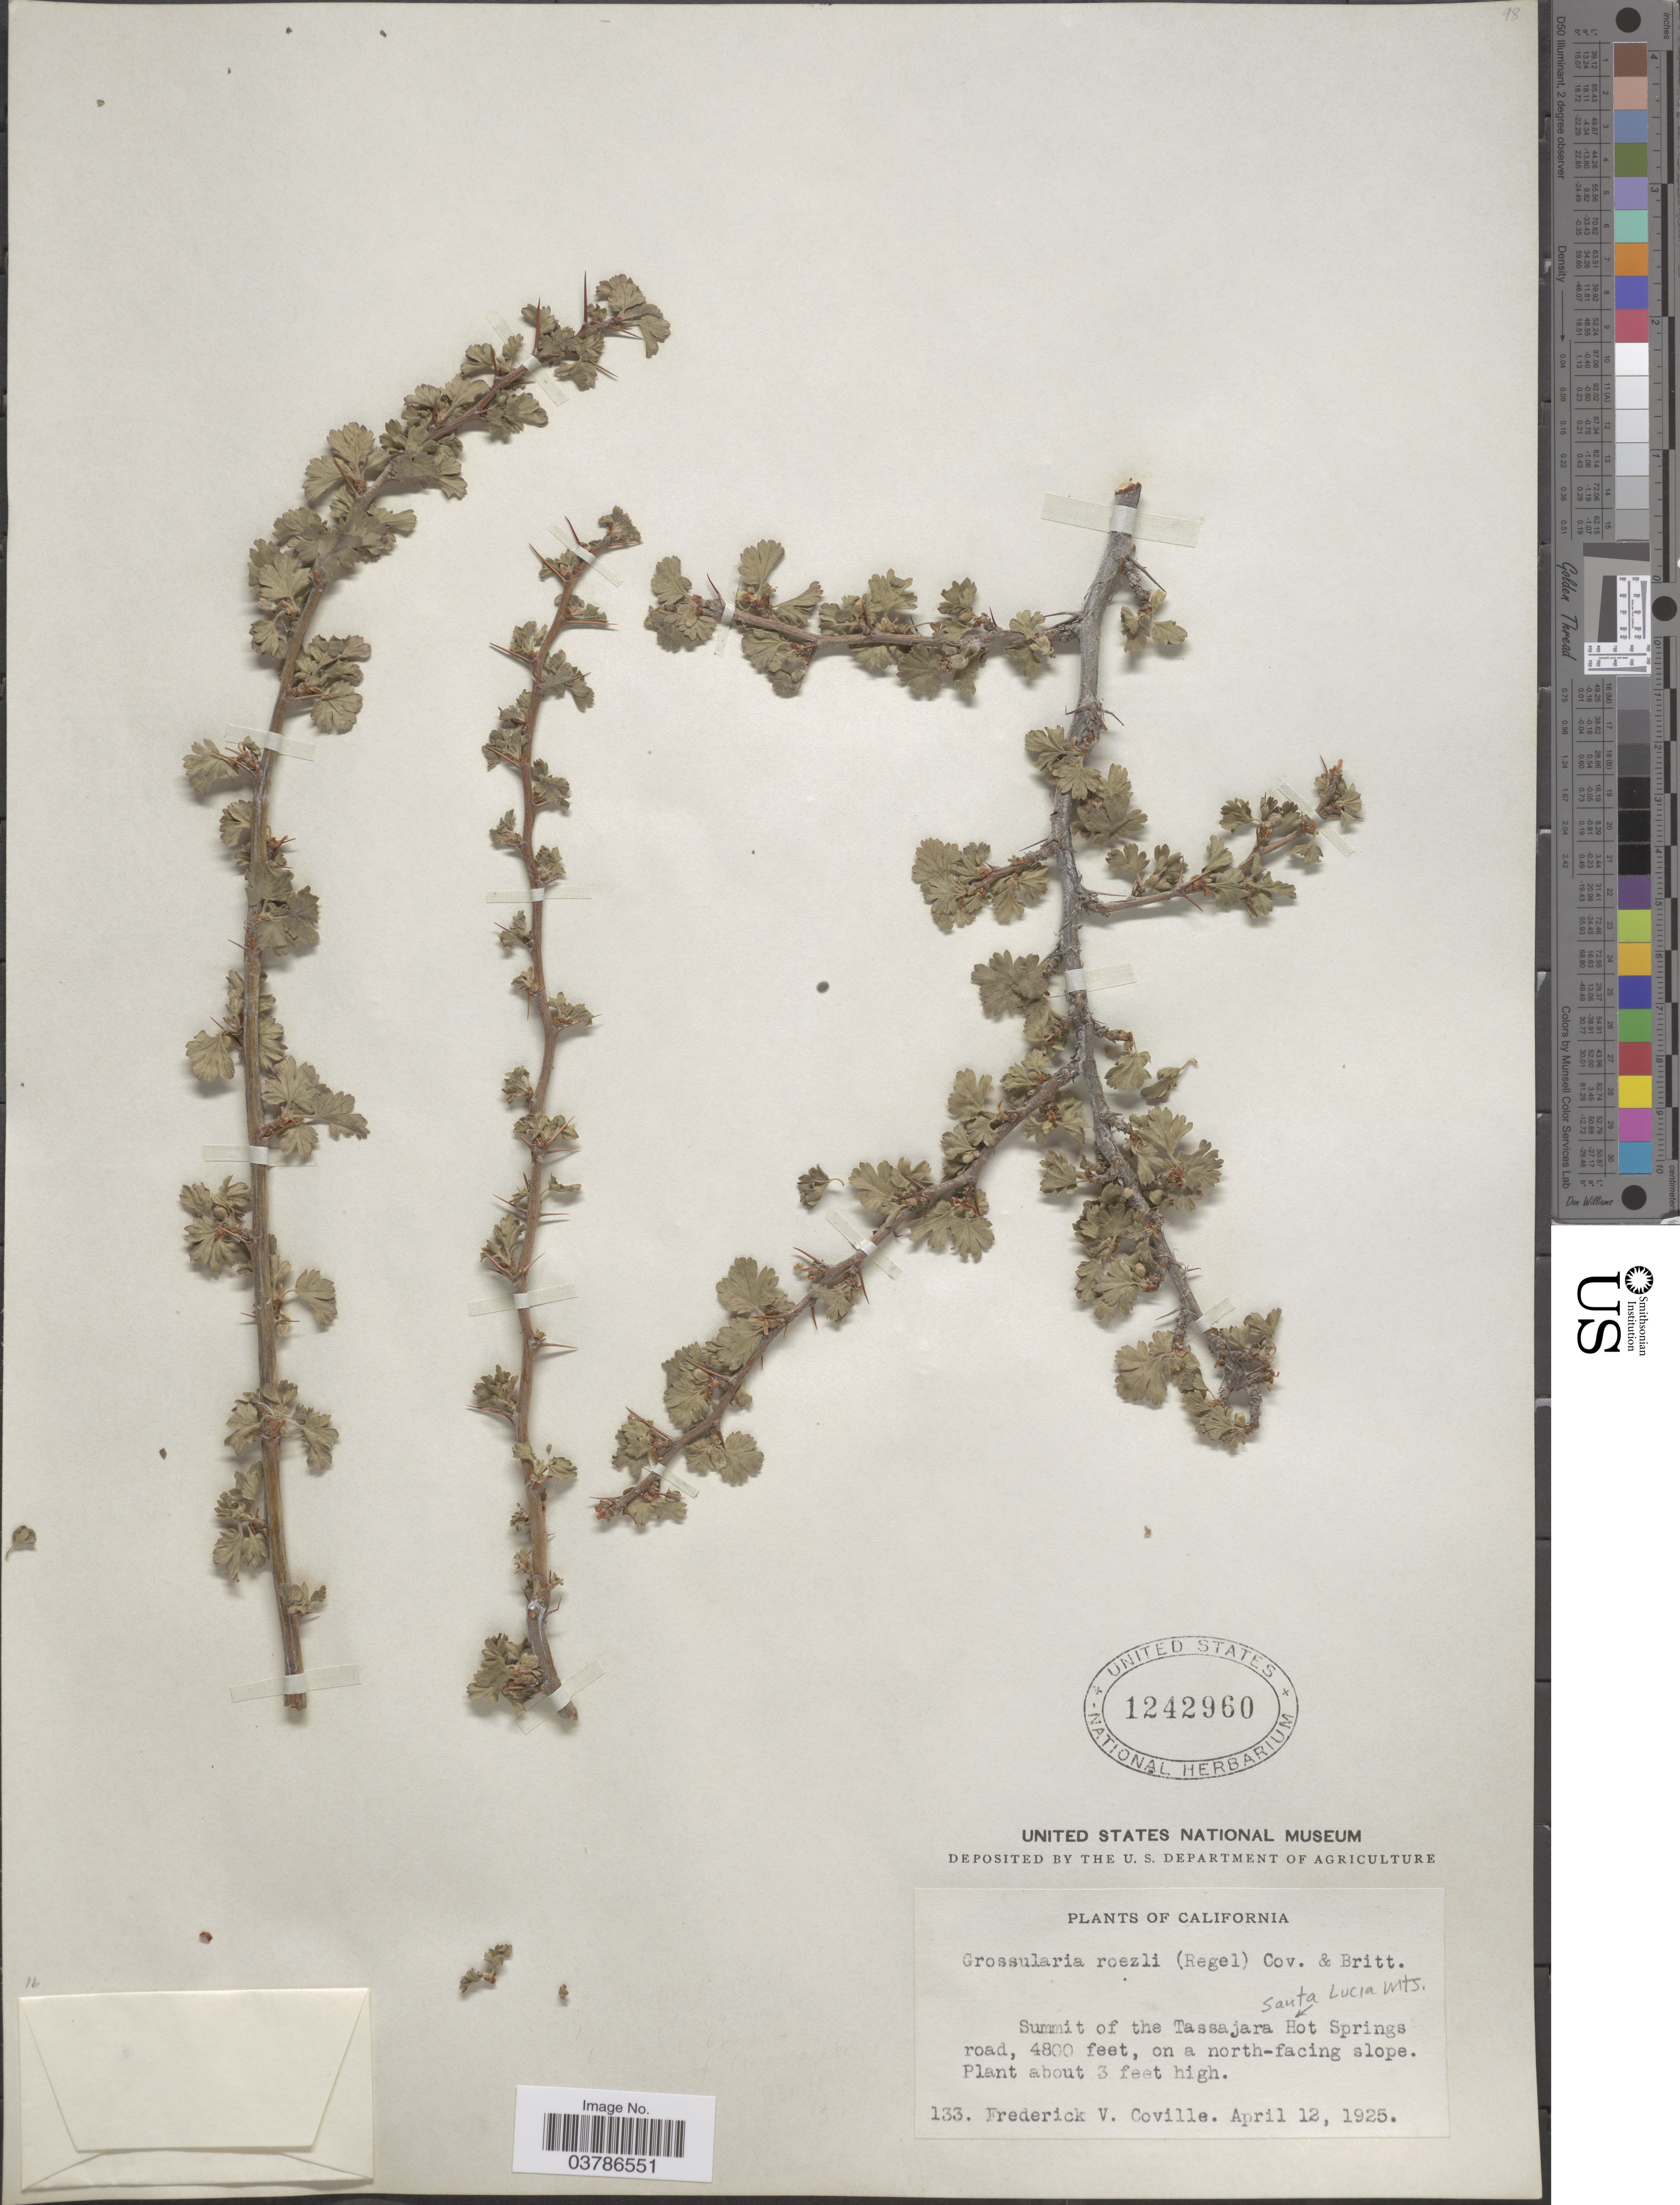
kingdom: Plantae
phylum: Tracheophyta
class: Magnoliopsida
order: Saxifragales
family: Grossulariaceae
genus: Ribes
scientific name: Ribes roezlii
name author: Regel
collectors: F. V. Coville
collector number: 133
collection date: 1925-04-12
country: United States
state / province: California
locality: Santa Lucia Mts. Summit of the Tassajara Hot Springs road, on a north-facing slope.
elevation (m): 1463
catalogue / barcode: US 1242960